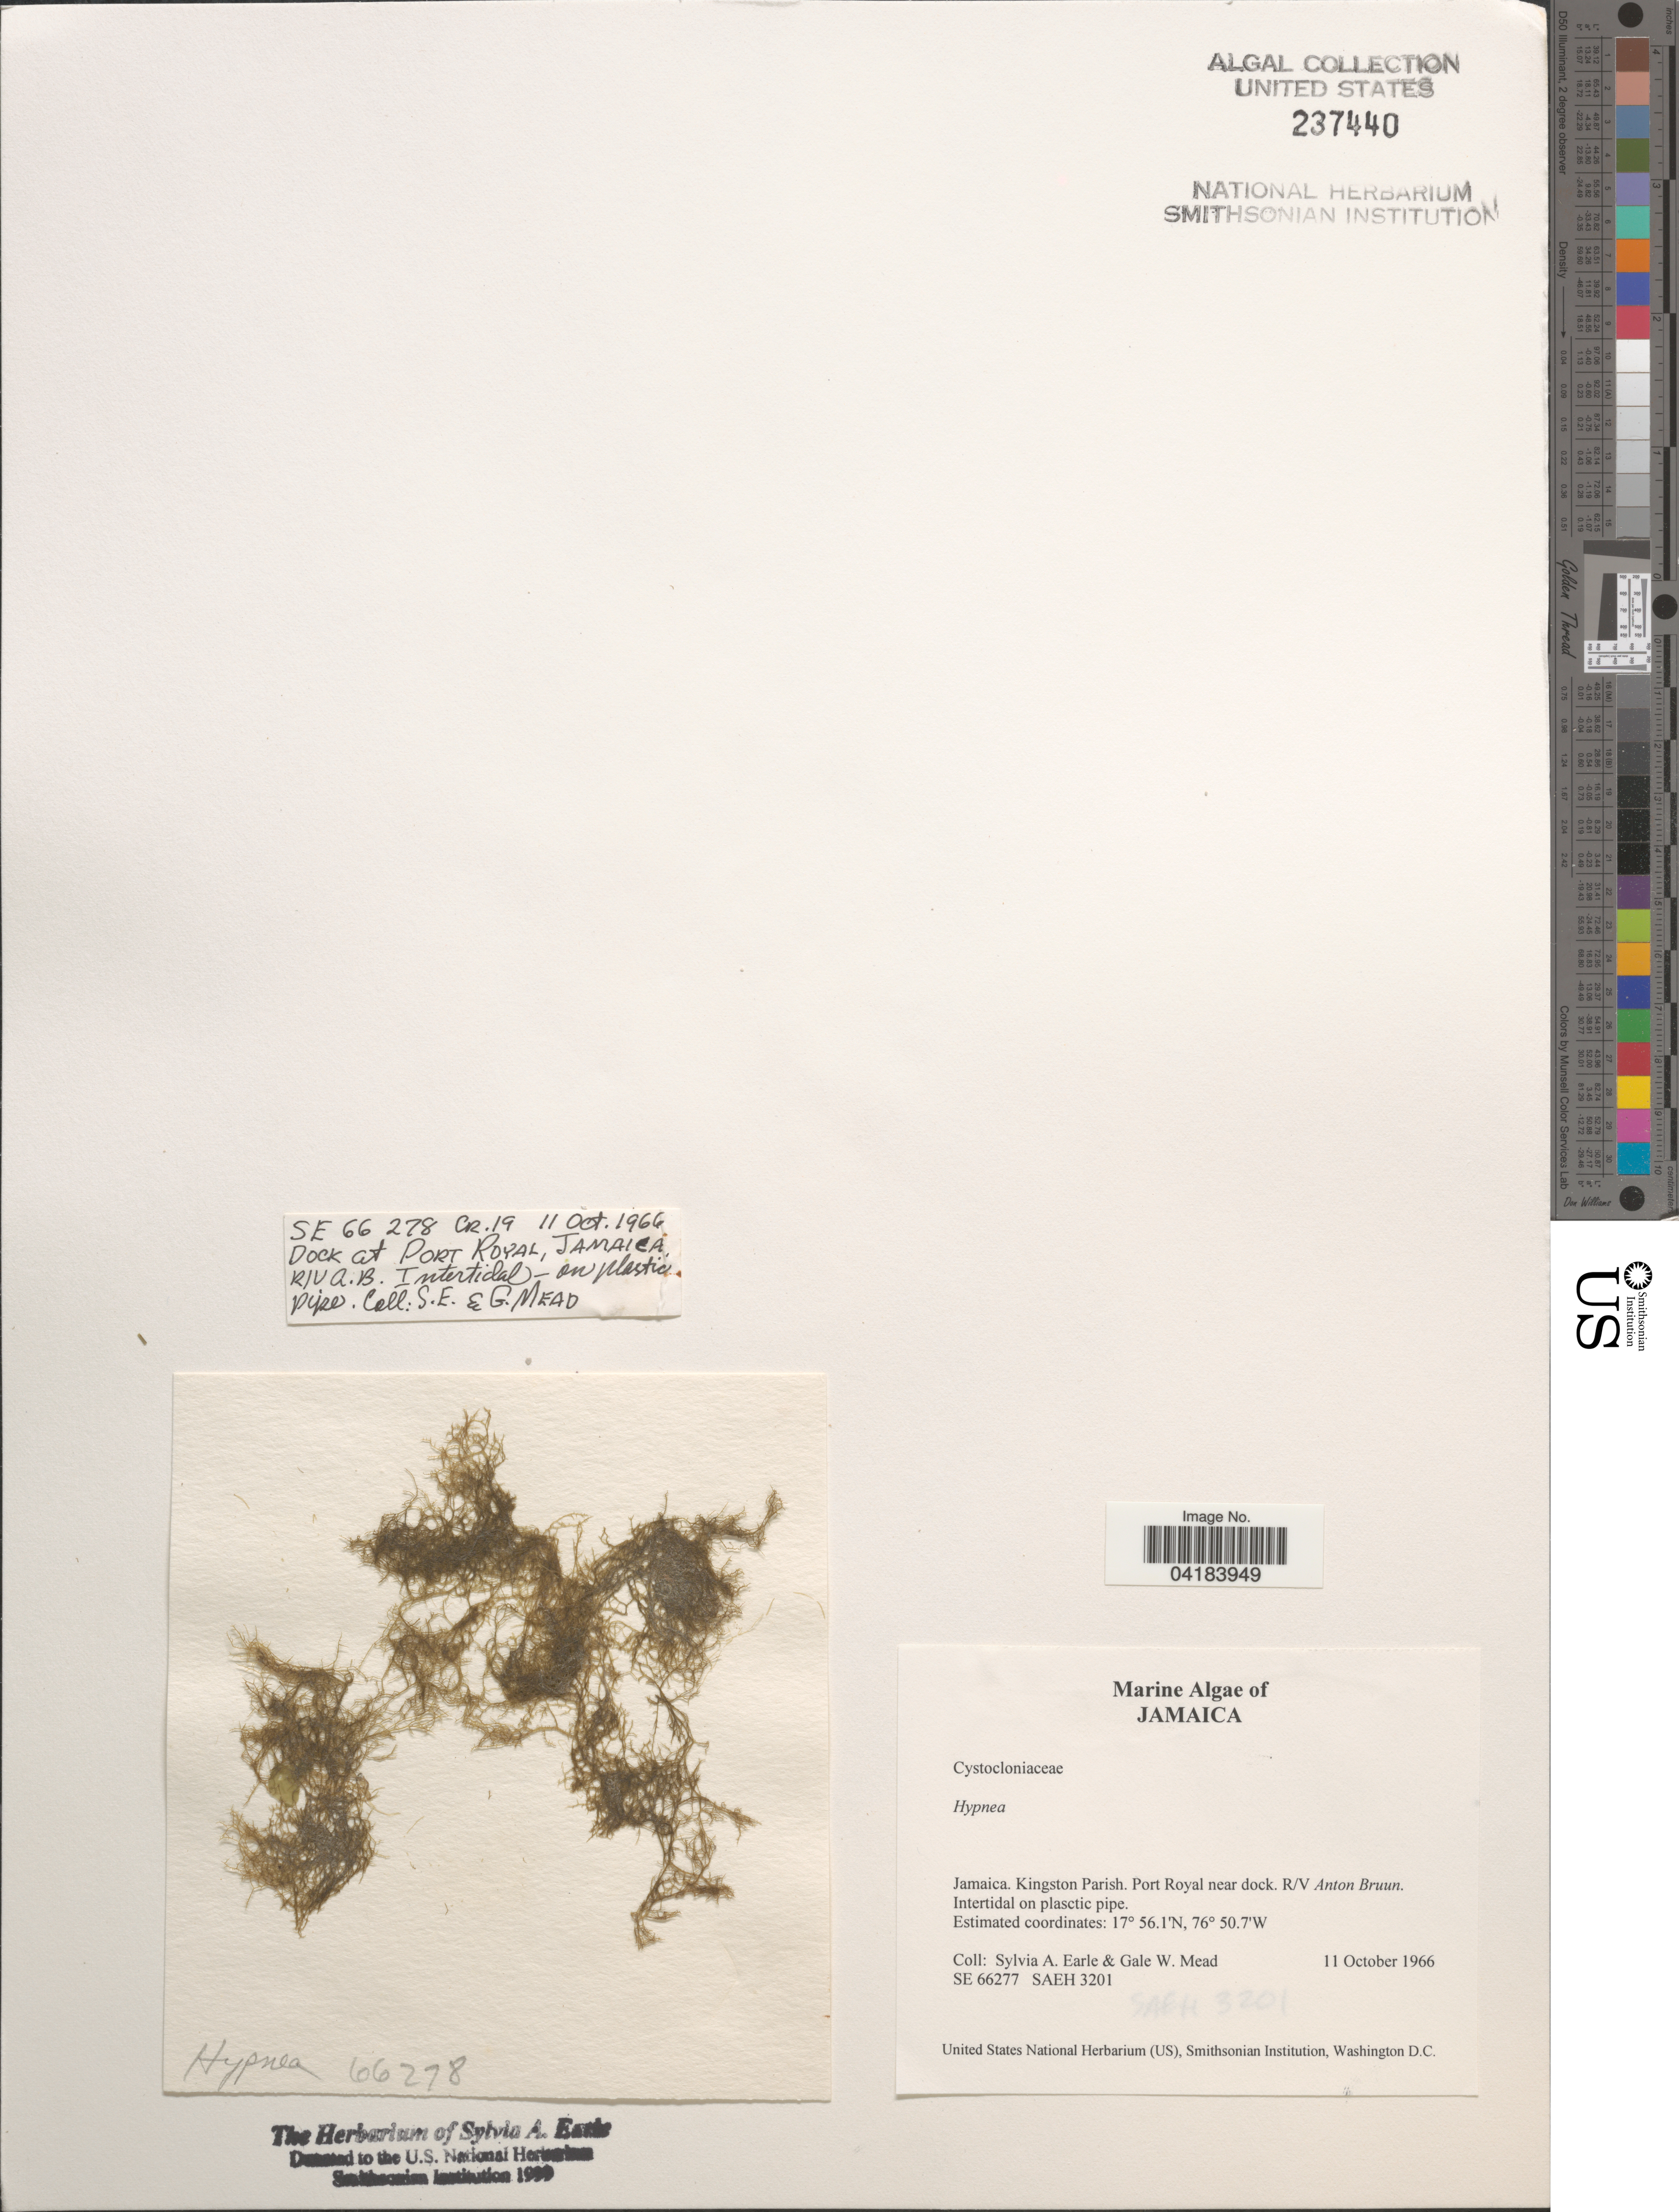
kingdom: Plantae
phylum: Rhodophyta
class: Florideophyceae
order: Gigartinales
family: Cystocloniaceae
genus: Hypnea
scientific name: Hypnea sp.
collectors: S. A. Earle & G. W. Mead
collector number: SE66277/SAEH3201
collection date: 1966-10-11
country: Jamaica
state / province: Kingston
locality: Kingston Parish. Port Royal near dock. R/V Anton Bruun.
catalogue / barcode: US 237440